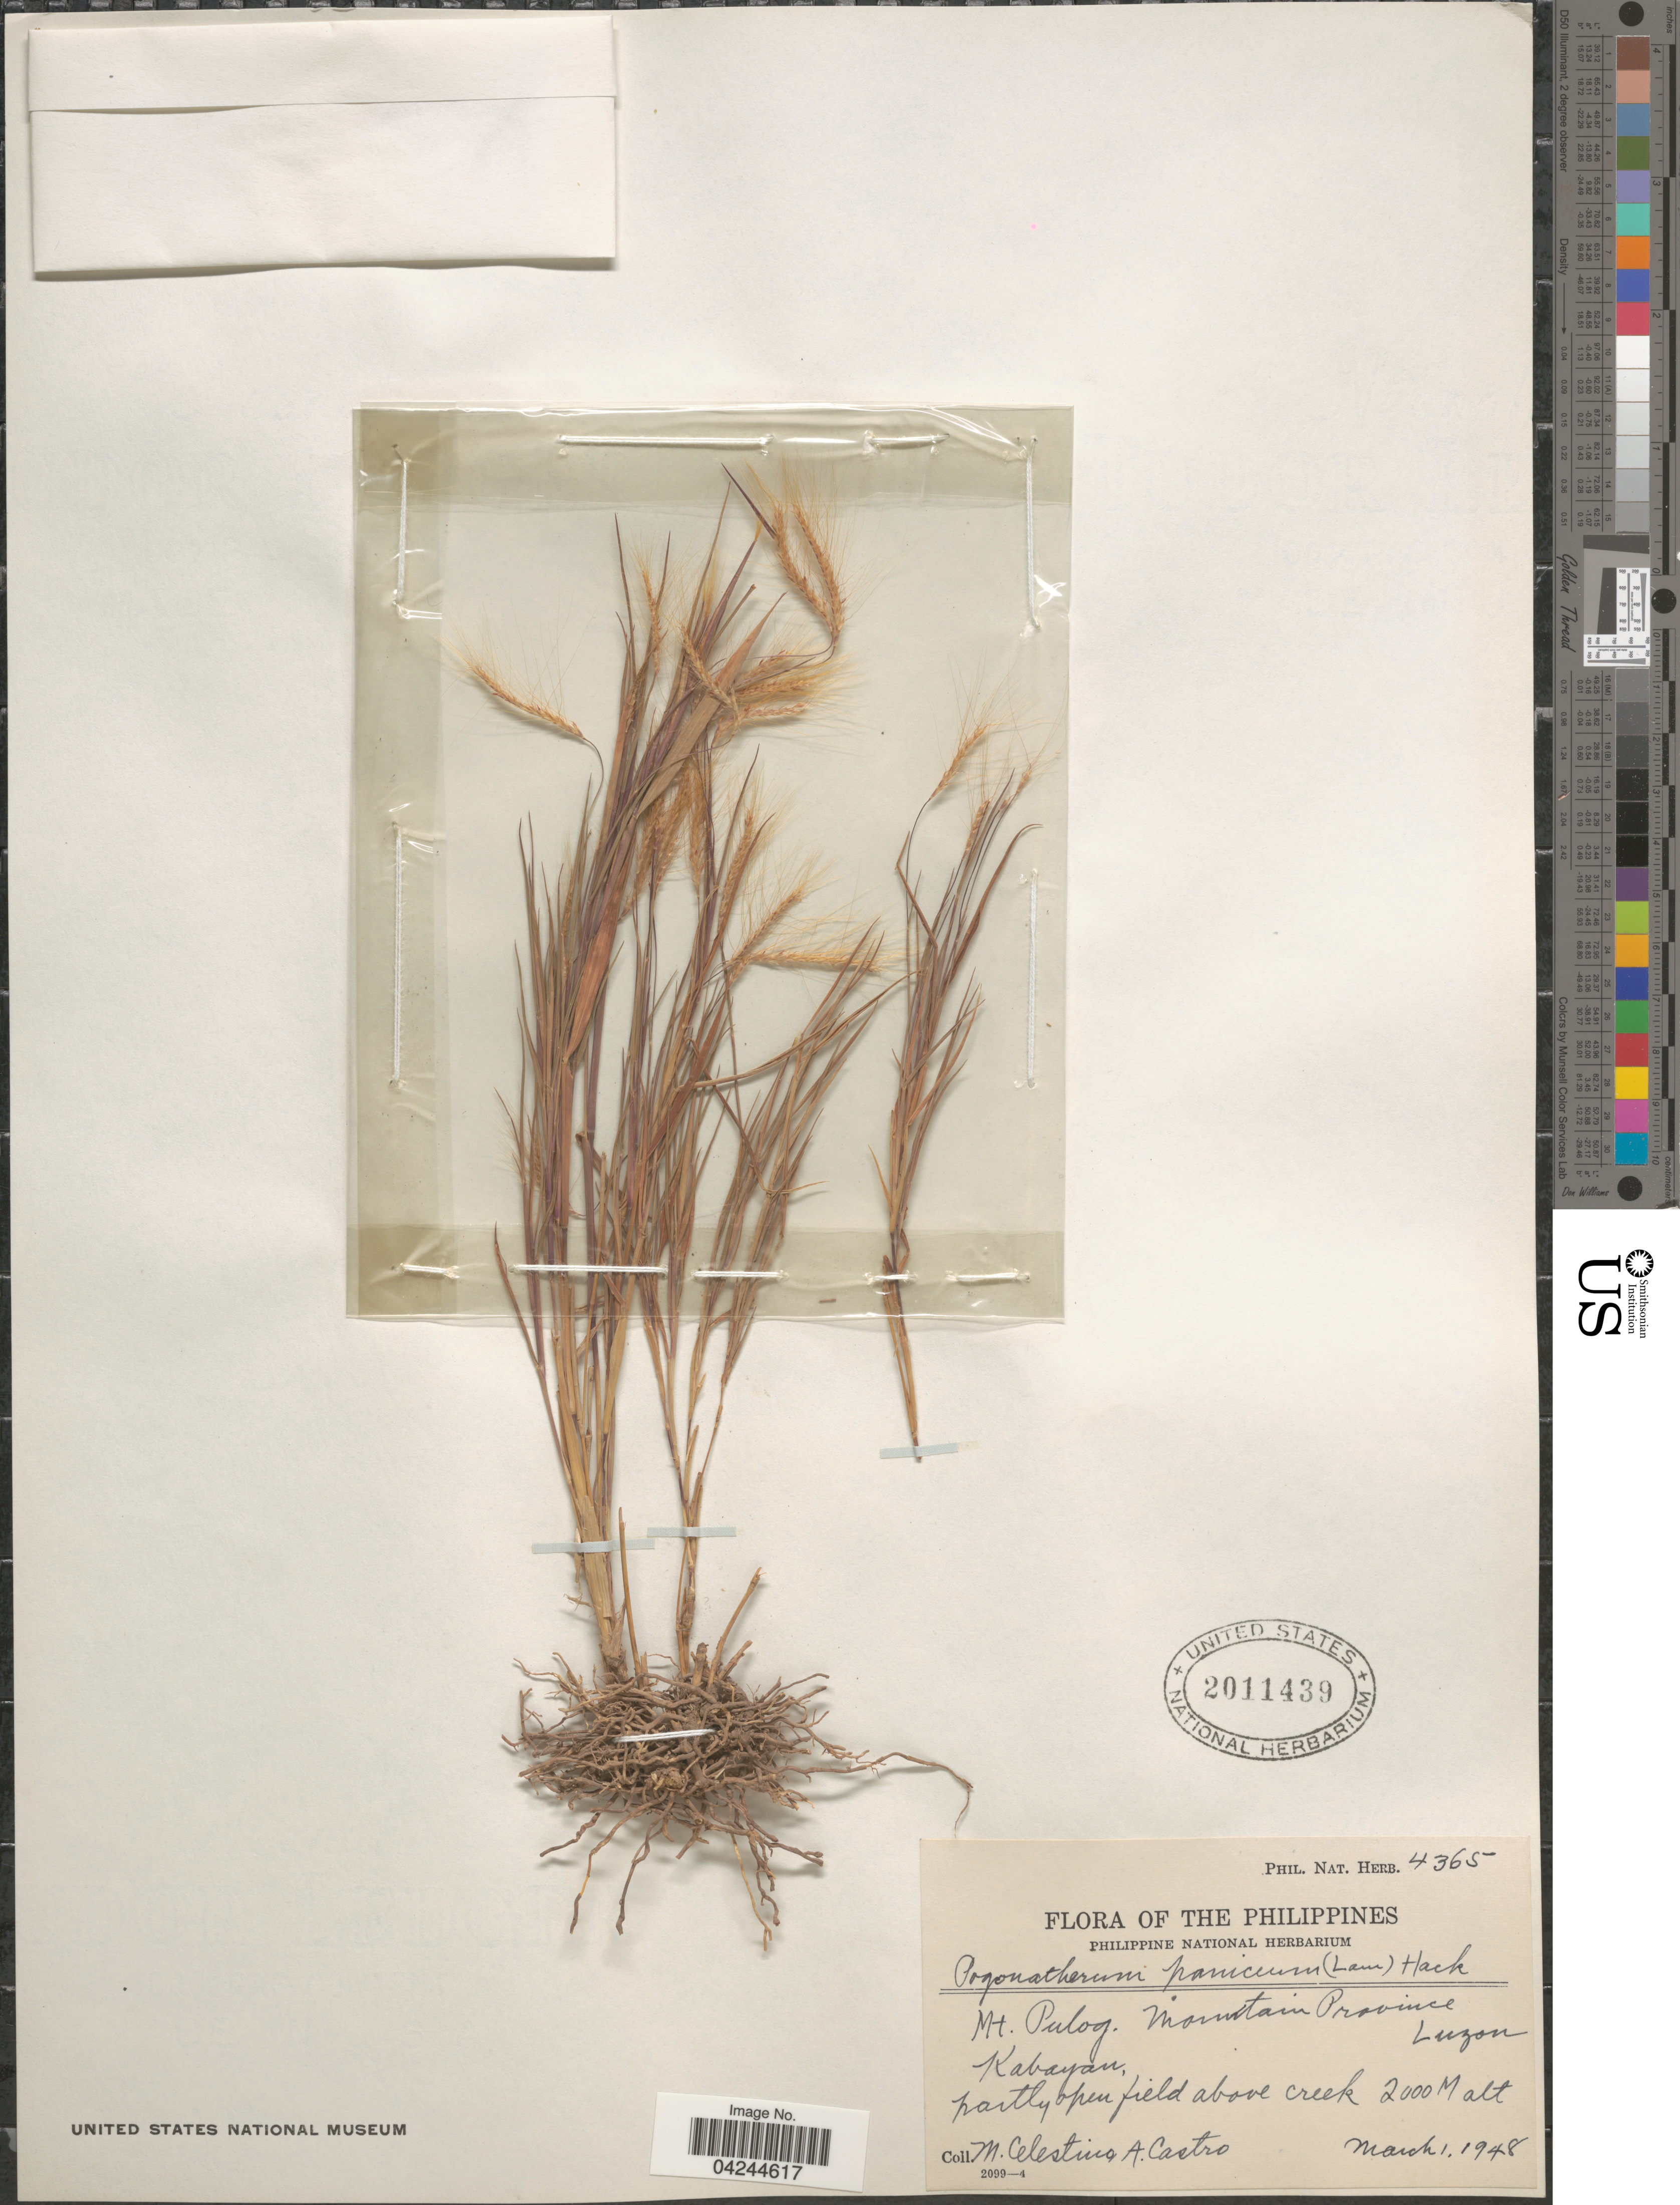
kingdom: Plantae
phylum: Tracheophyta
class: Liliopsida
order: Poales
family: Poaceae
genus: Pogonatherum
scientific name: Pogonatherum crinitum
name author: (Thunb.) Kunth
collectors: M. Celestino & A. Castro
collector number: Phil. Nat. Herb. 4365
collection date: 1948-03-01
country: Philippines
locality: Mt. Pulog. Mountain Province, Luzon. Kabayan, partly open field above creek.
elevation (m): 2000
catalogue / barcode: US 2011439